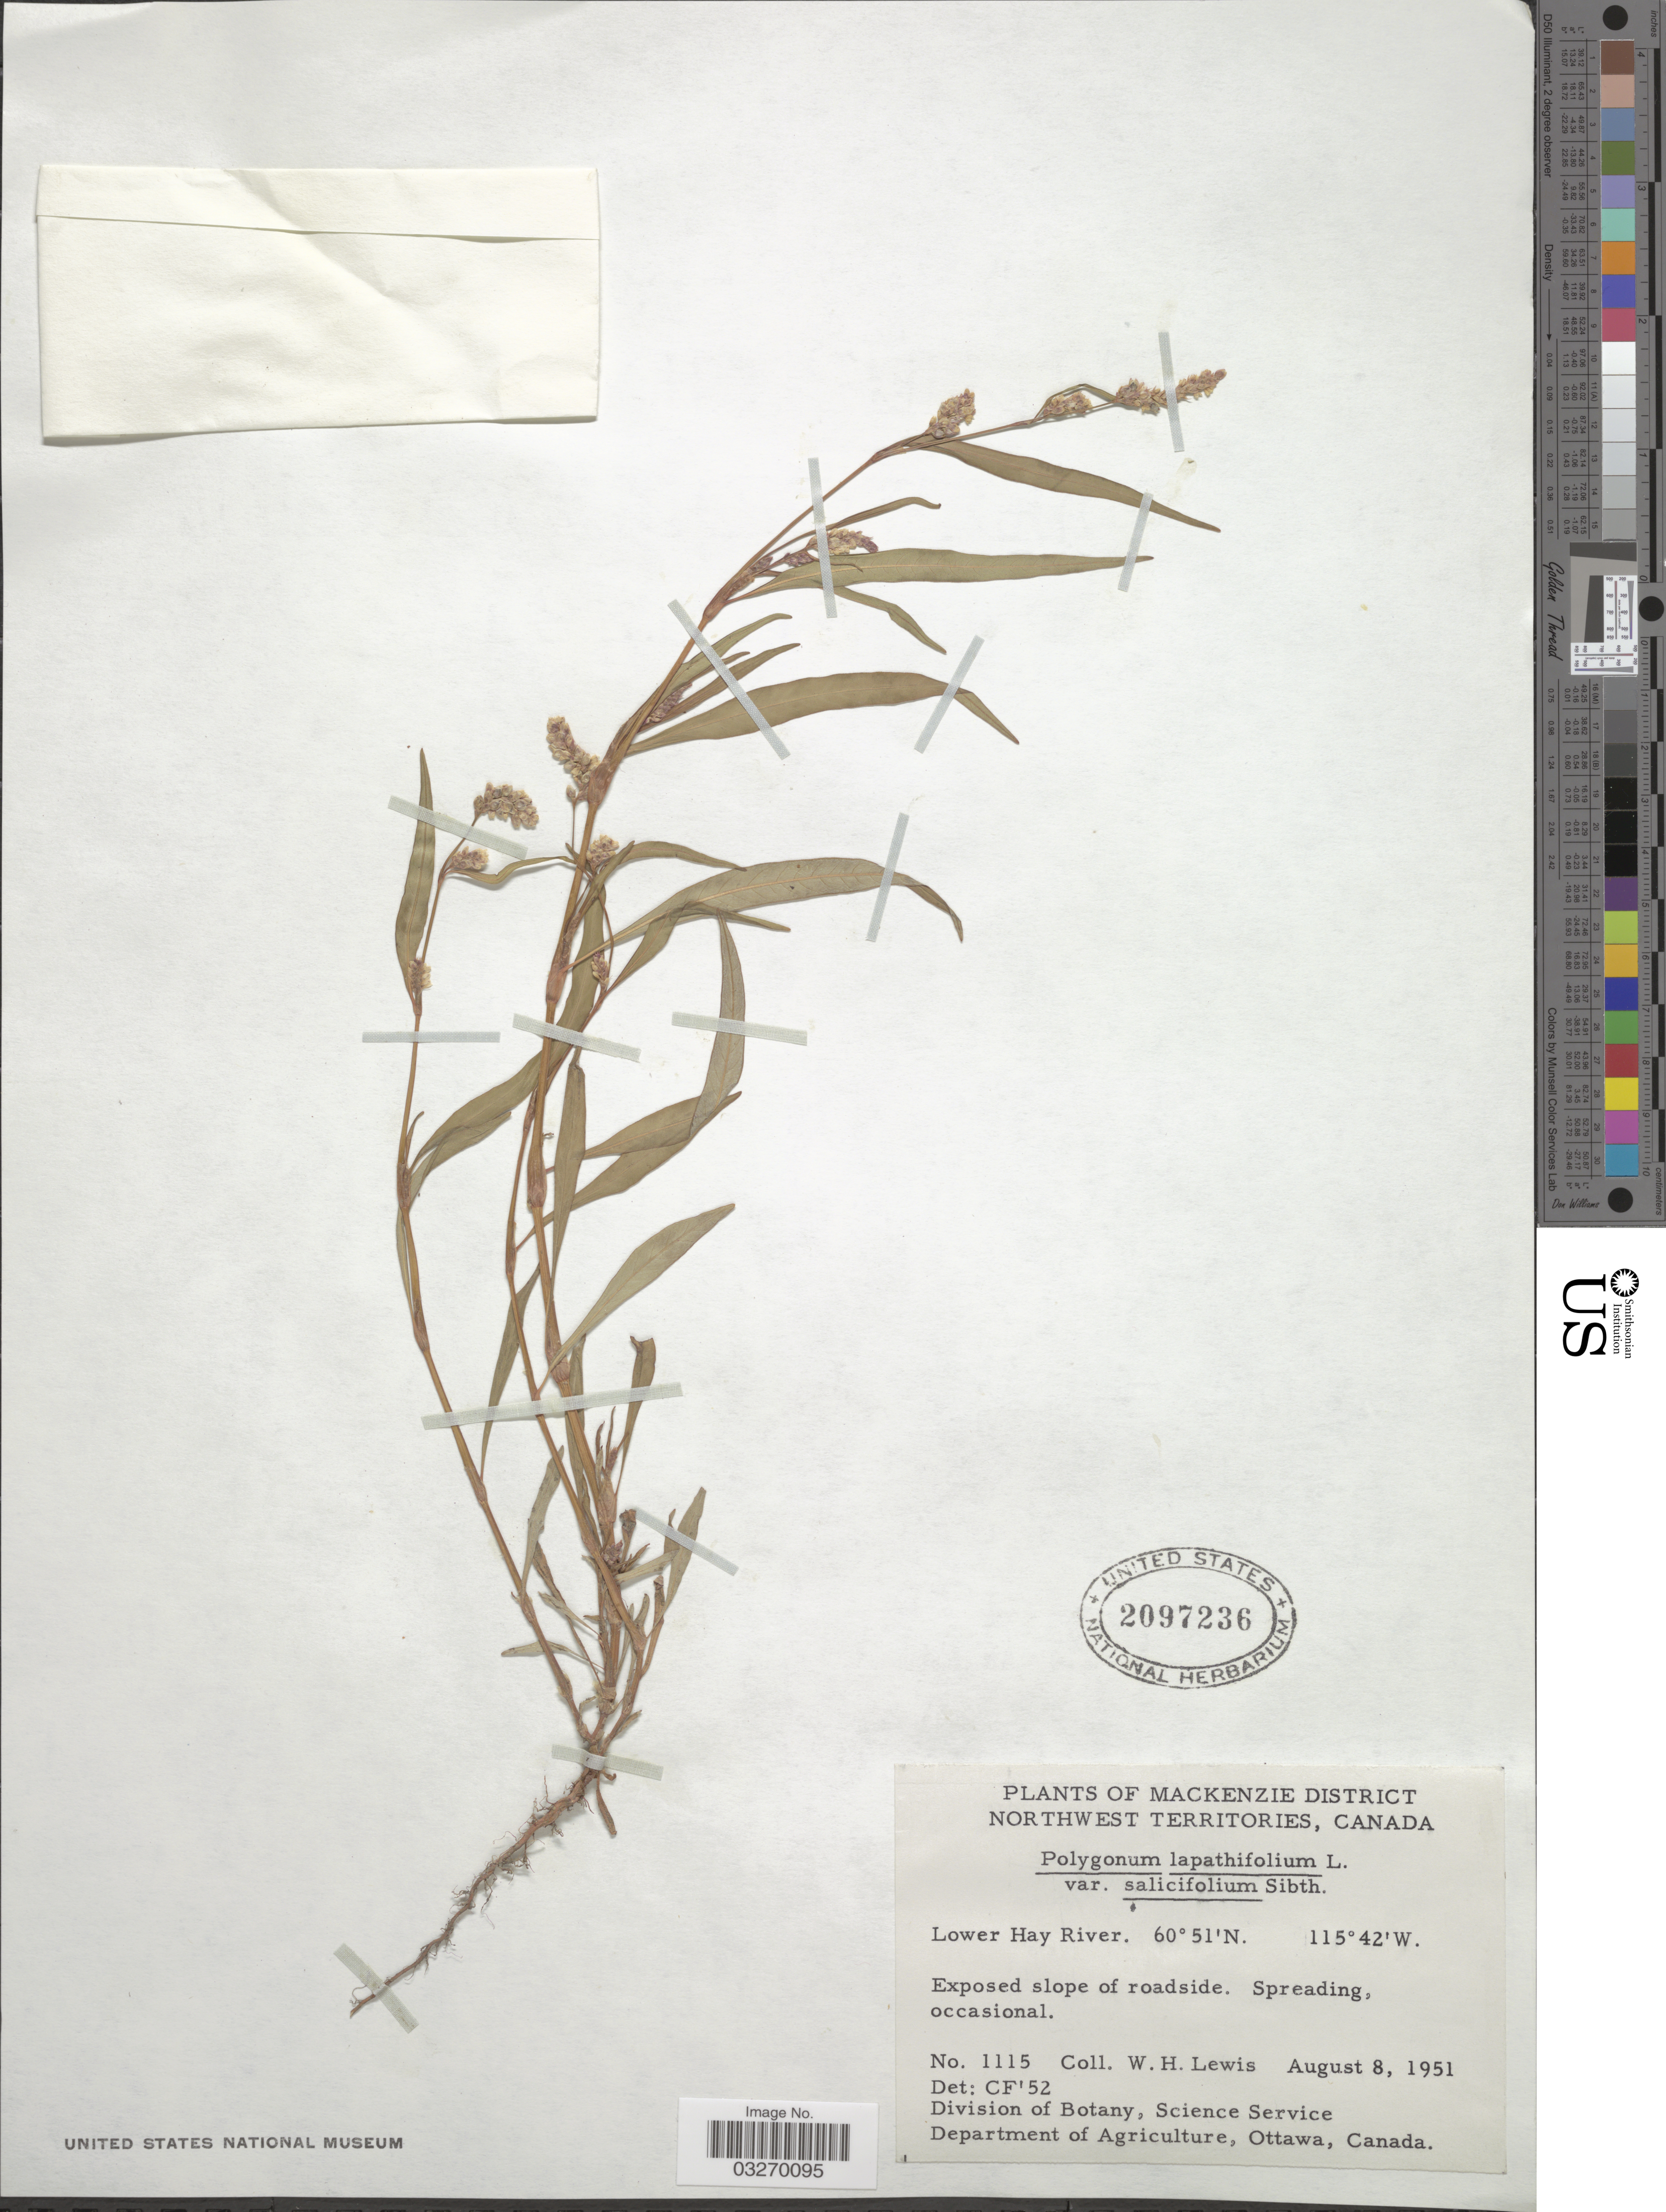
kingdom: Plantae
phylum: Tracheophyta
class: Magnoliopsida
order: Caryophyllales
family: Polygonaceae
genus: Persicaria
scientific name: Persicaria lapathifolia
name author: (L.) Delarbre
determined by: Atha, D. E.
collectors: W. H. Lewis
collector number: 1115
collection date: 1951-08-08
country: Canada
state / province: Northwest Territories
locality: Mackenzie District. Lower Hay River.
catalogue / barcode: US 2097236